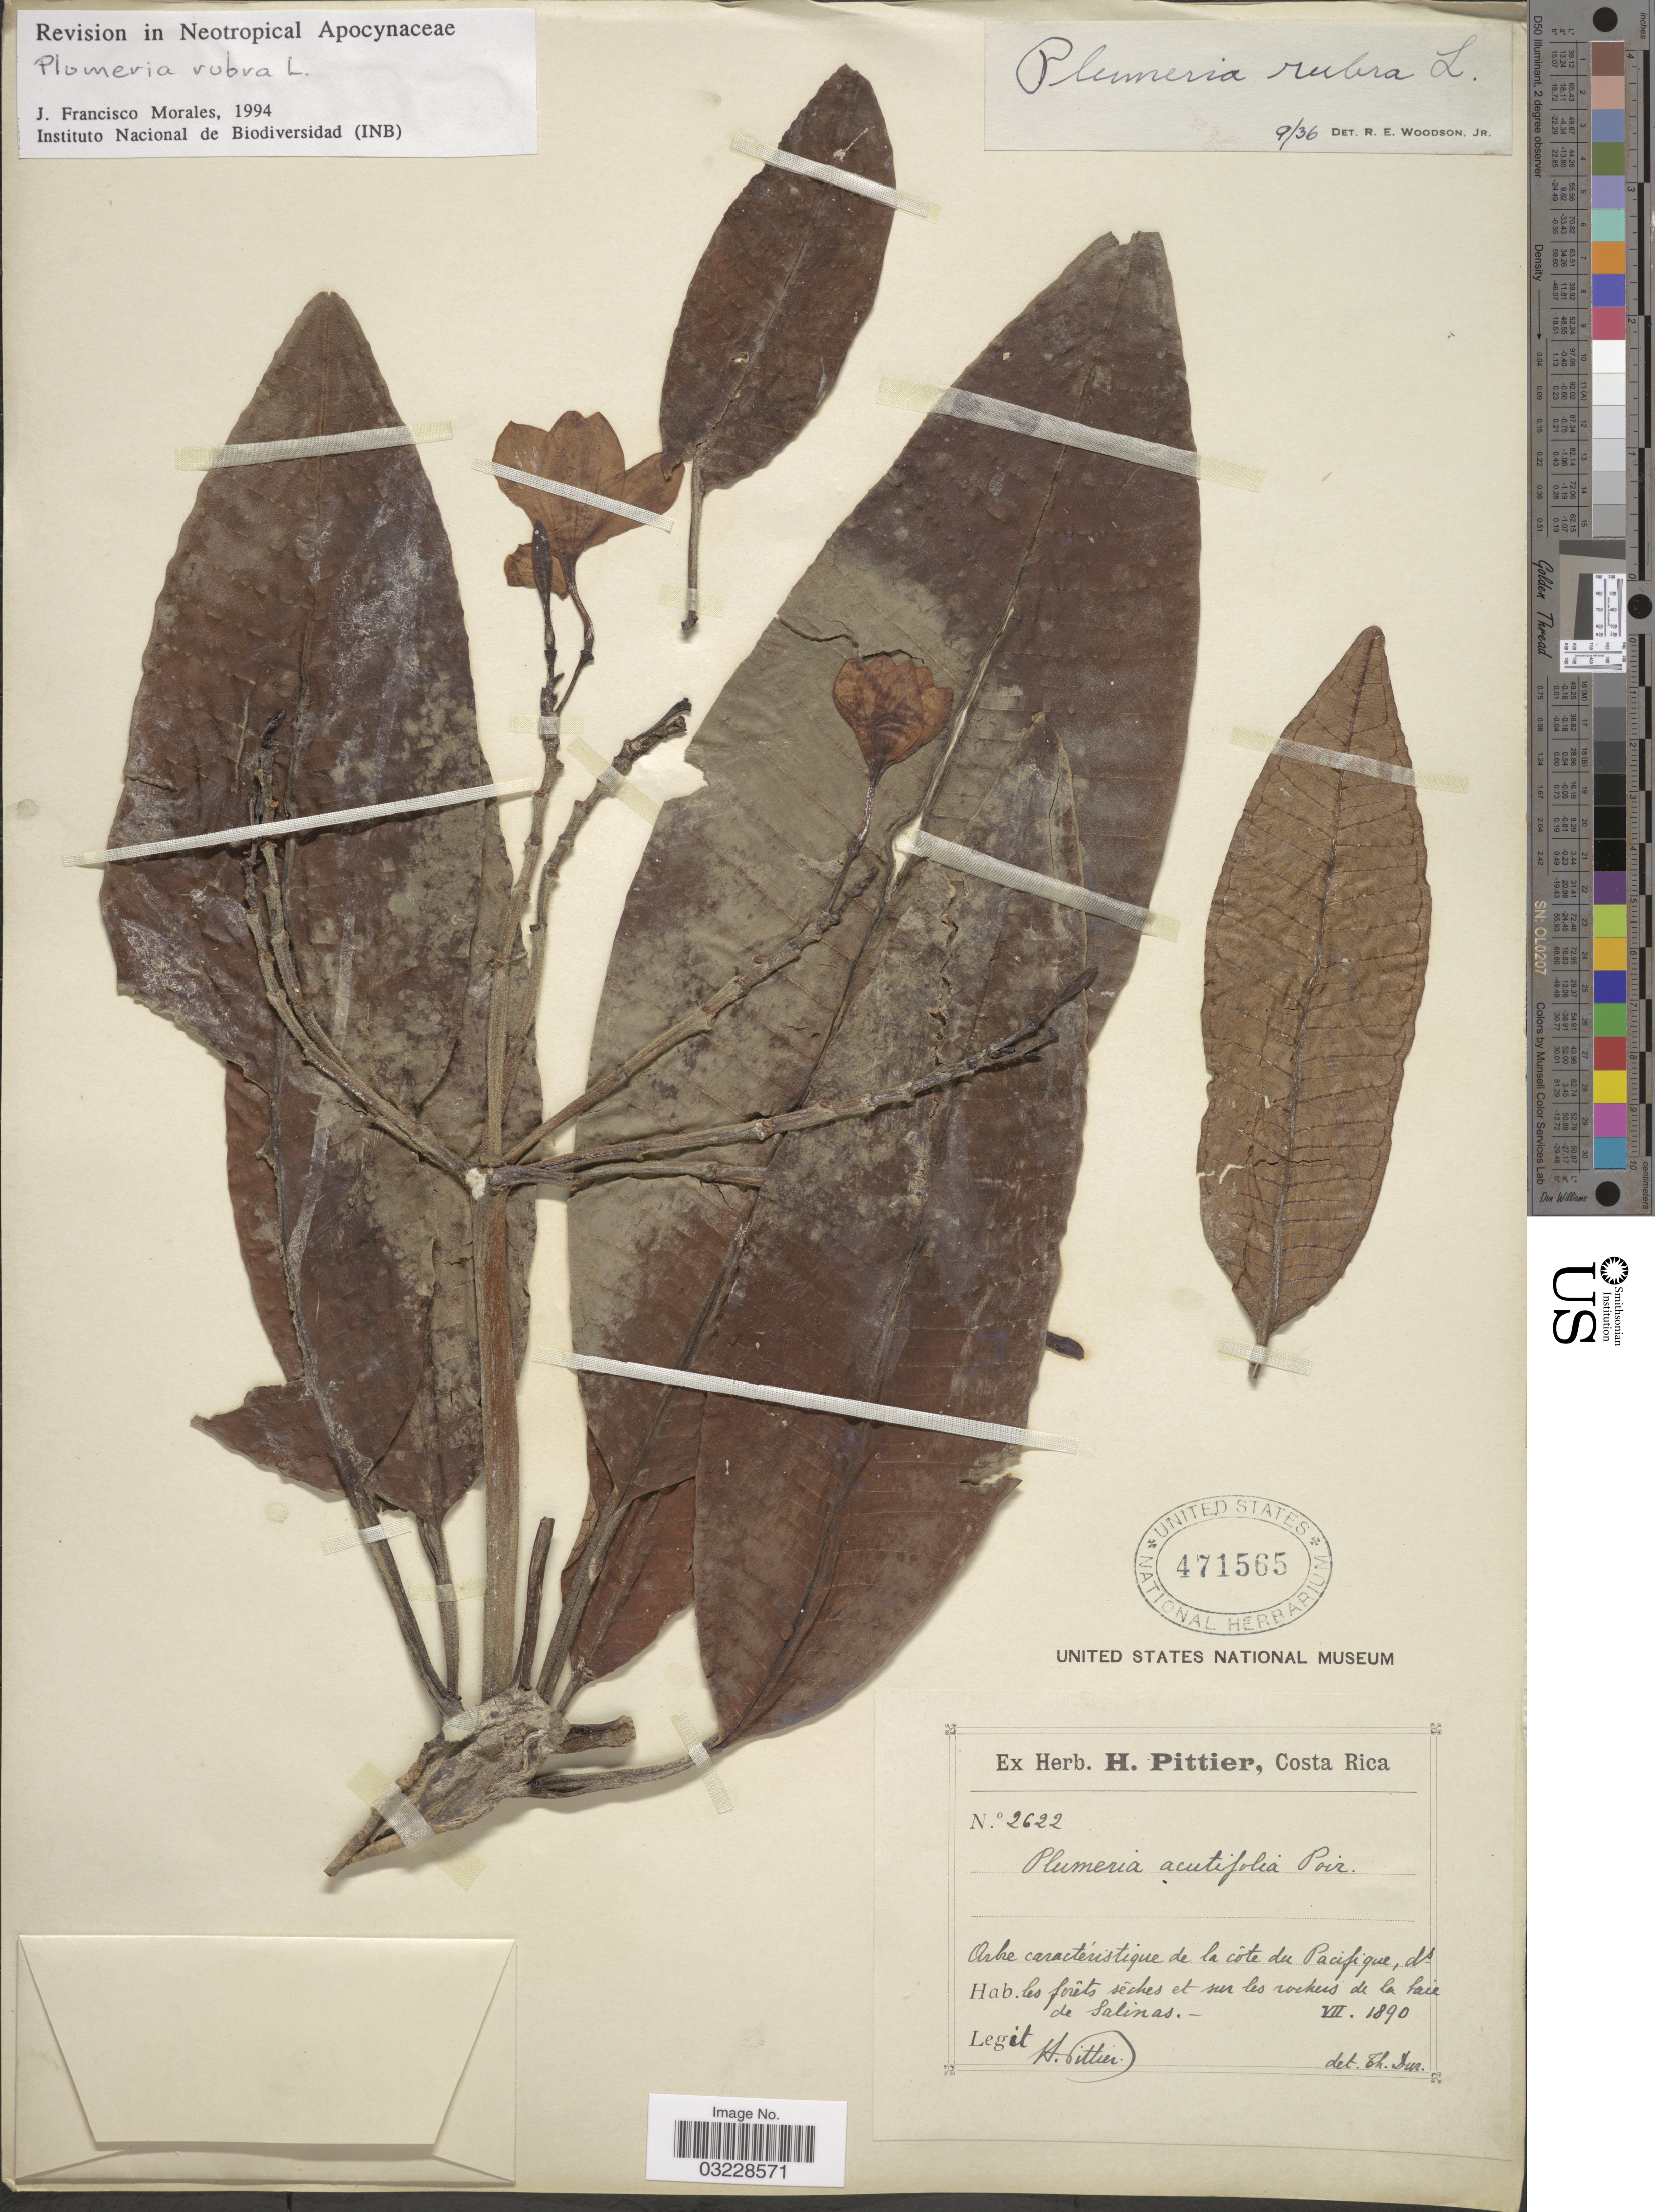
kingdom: Plantae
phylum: Tracheophyta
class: Magnoliopsida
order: Gentianales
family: Apocynaceae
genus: Plumeria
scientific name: Plumeria rubra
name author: L.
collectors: H. F. Pittier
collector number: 2622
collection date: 1890-07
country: Costa Rica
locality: Les forêts sèches et sur les rochers de la baie de Salinas.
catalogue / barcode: US 471565